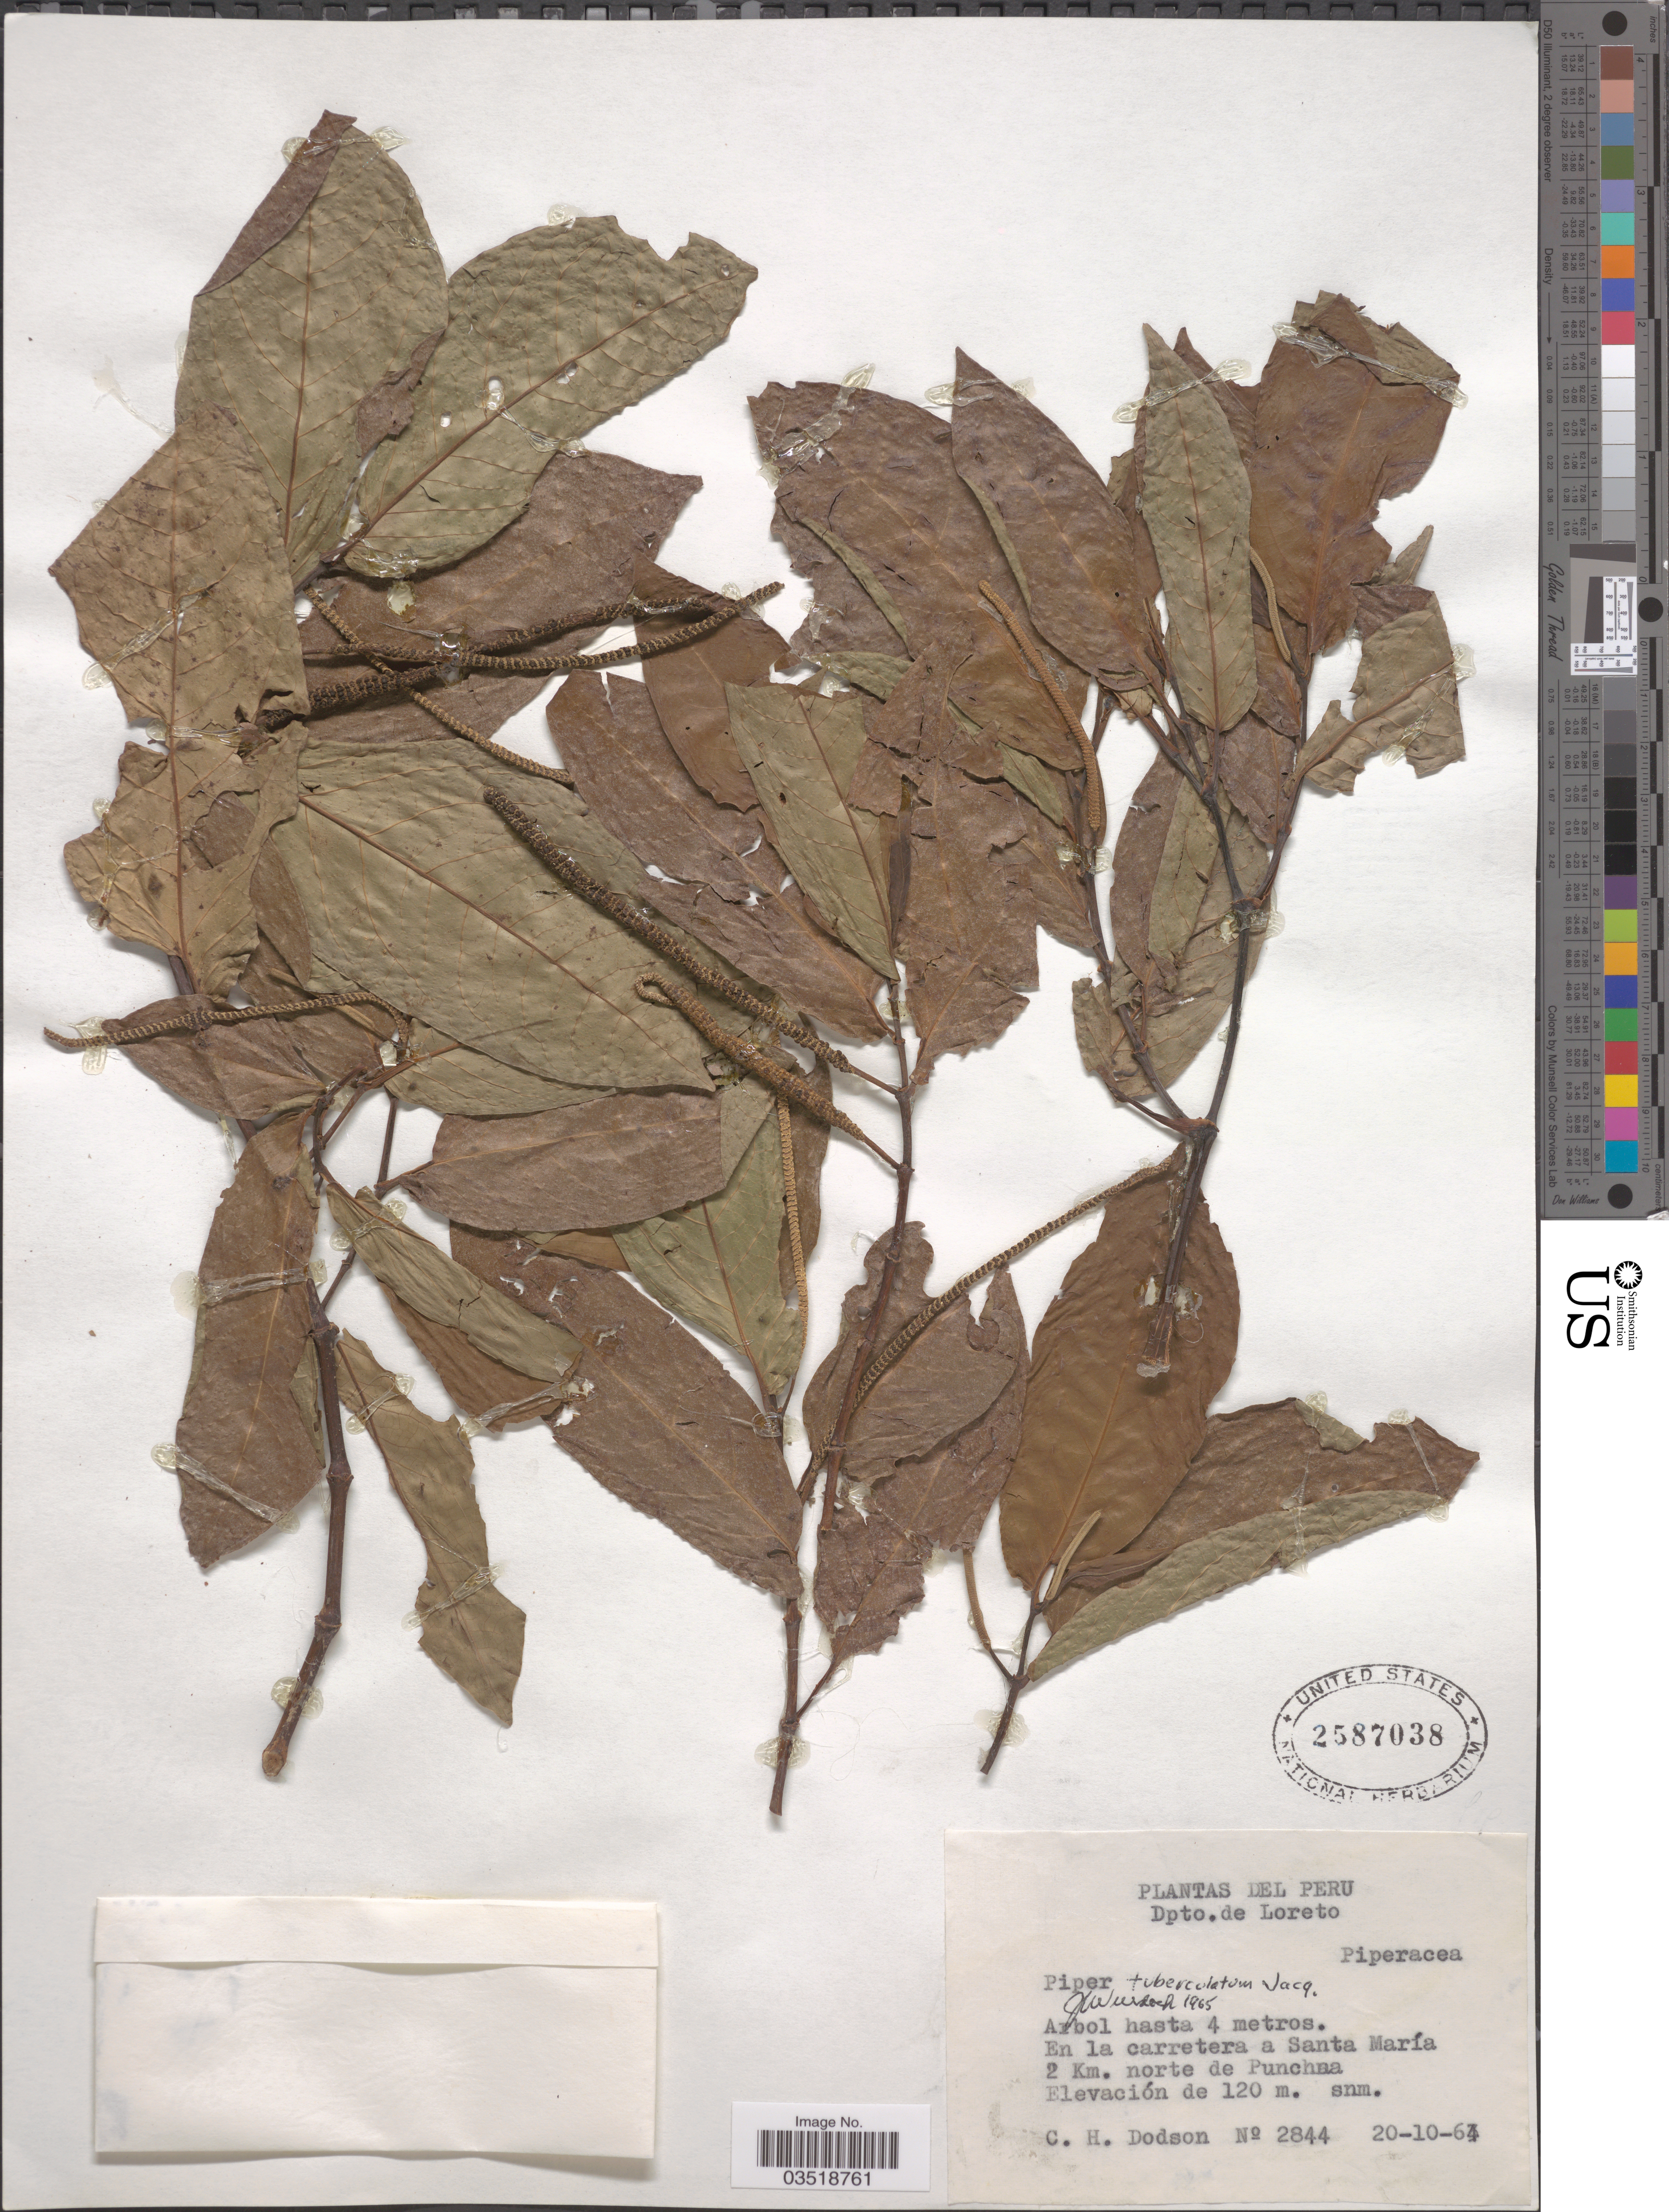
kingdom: Plantae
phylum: Tracheophyta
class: Magnoliopsida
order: Piperales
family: Piperaceae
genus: Piper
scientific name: Piper tuberculatum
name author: Jacq.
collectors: C. H. Dodson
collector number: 2844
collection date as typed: Transcribed d/m/y: 20/10/64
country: Peru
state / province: Loreto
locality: Dpto. de Loreto. En la carretera a Santa María 2 Km. norte de Punchna.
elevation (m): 120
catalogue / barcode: US 2587038